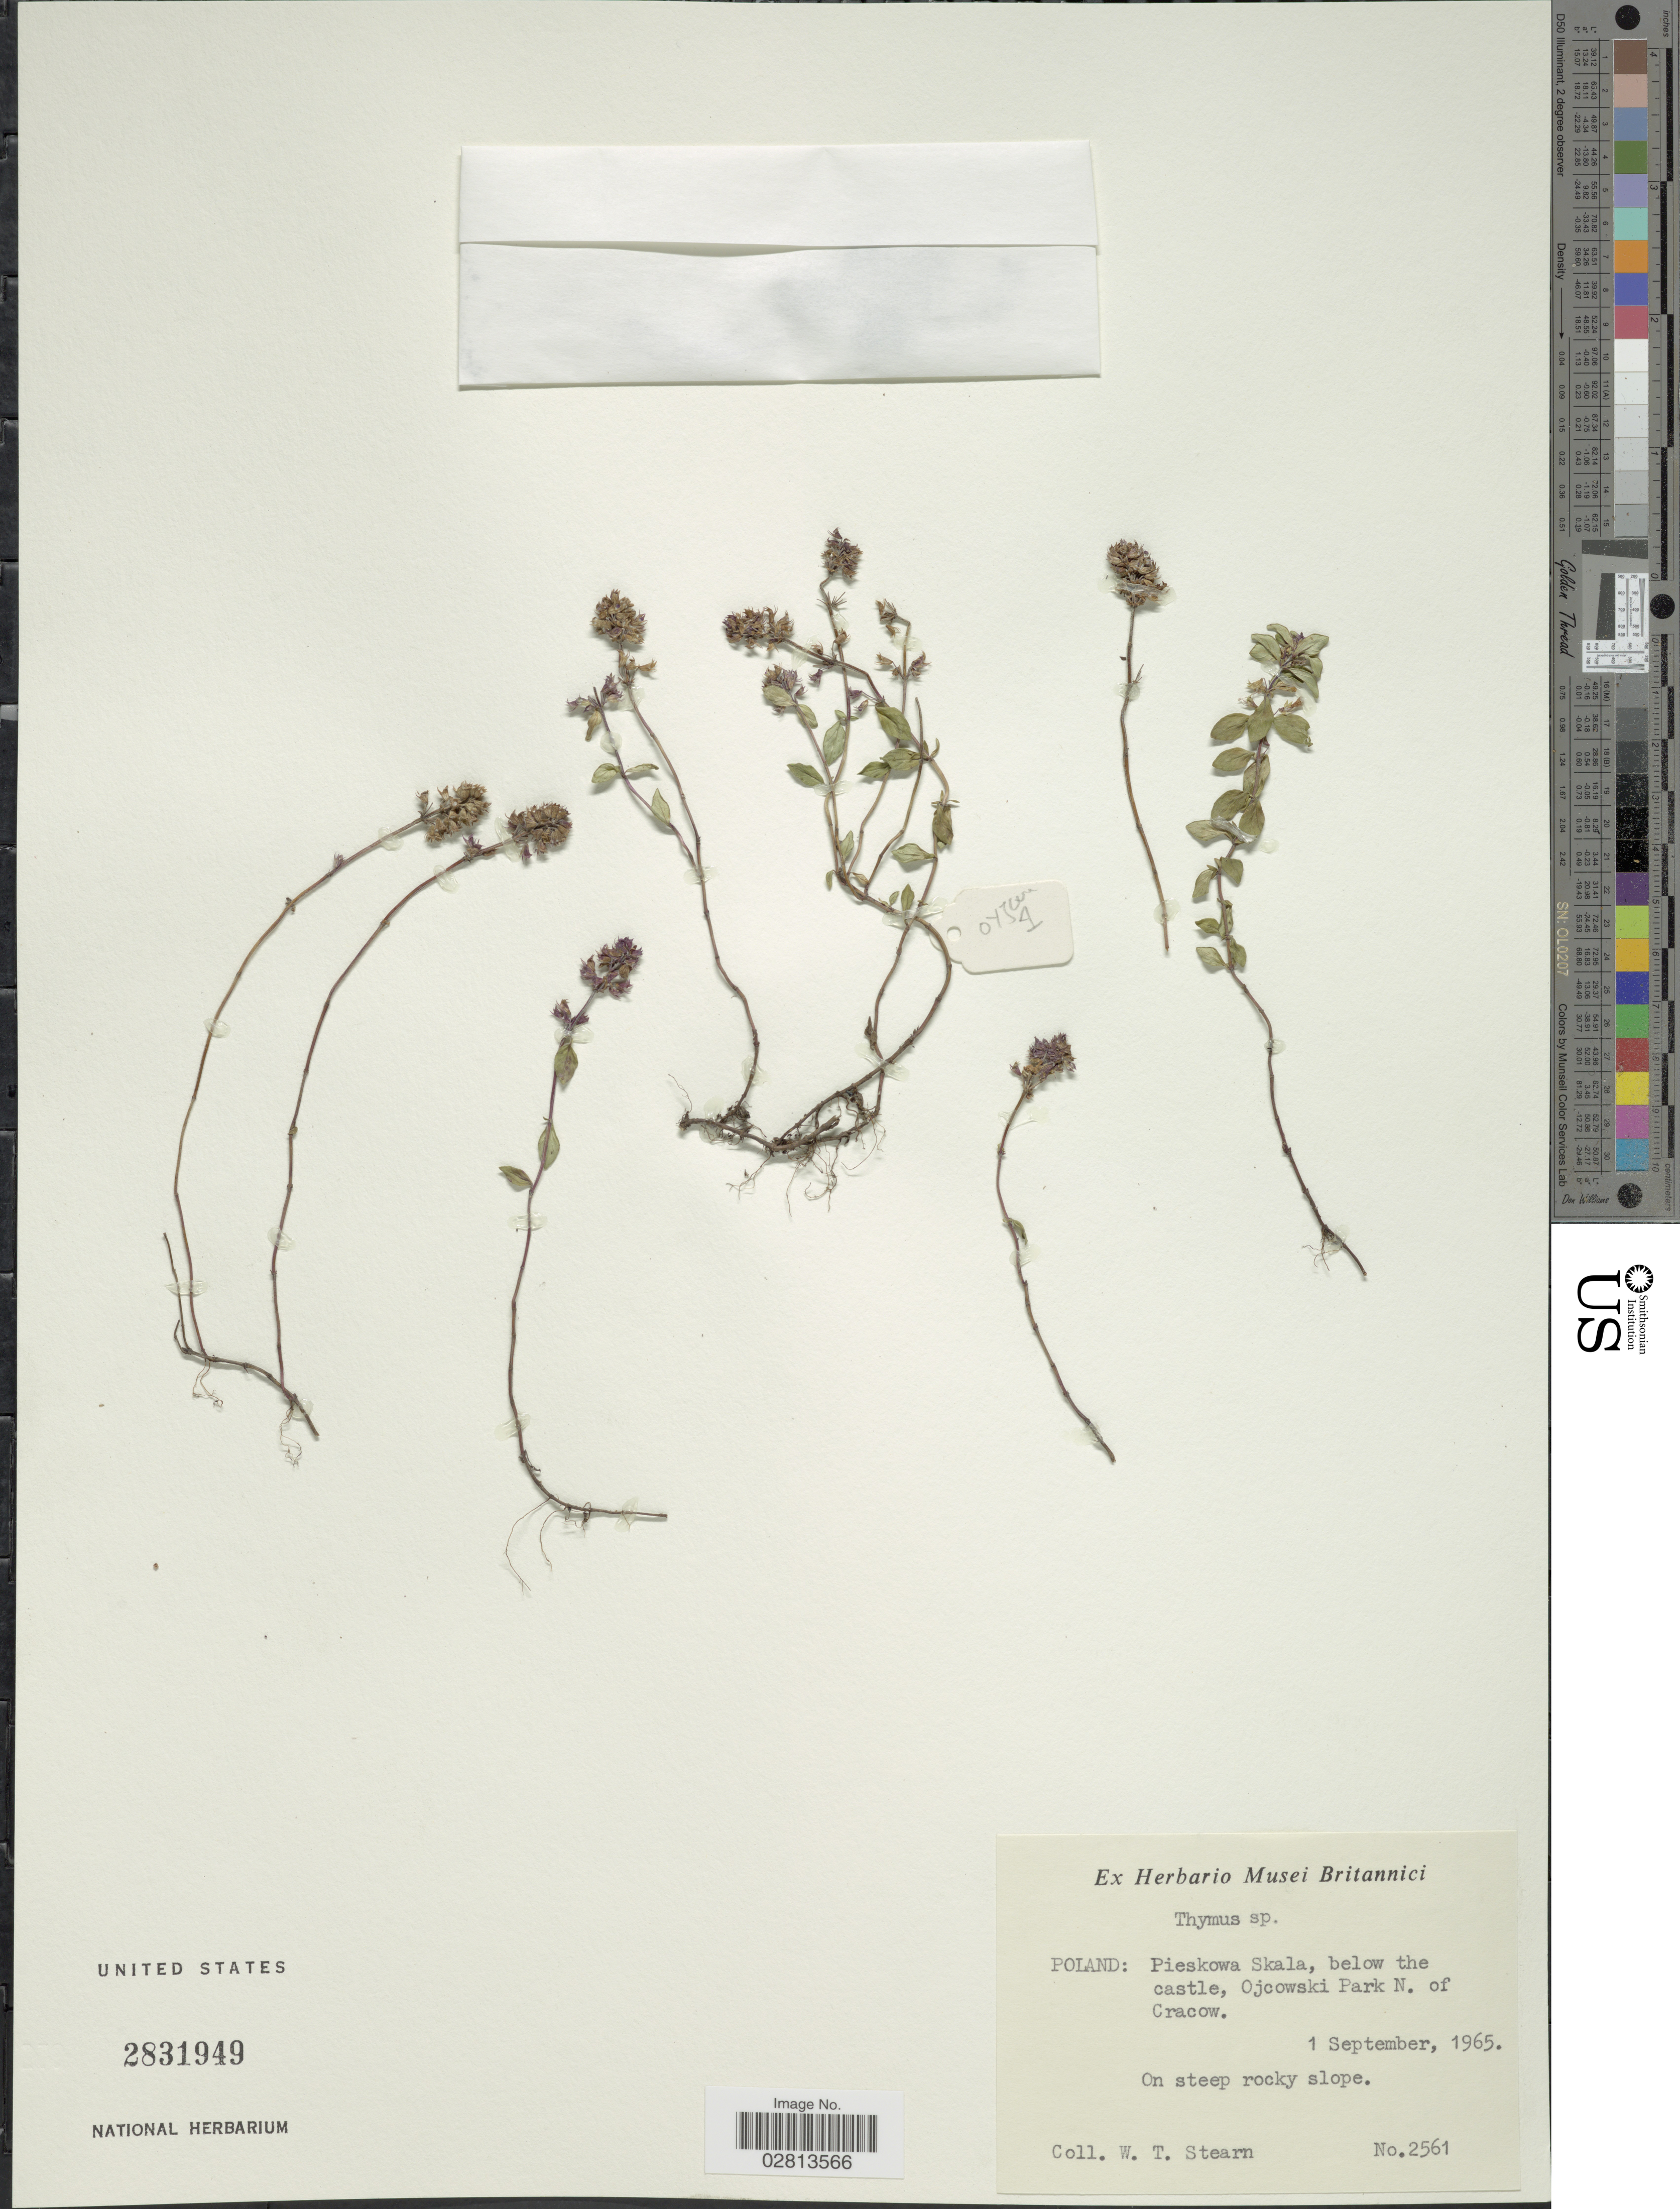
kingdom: Plantae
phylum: Tracheophyta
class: Magnoliopsida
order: Lamiales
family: Lamiaceae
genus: Thymus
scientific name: Thymus sp.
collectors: W. T. Stearn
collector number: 2561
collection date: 1965-09-01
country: Poland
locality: Pieskowa Skala, below the castle, Ojcowski Park N. of Cracow.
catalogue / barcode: US 2831949